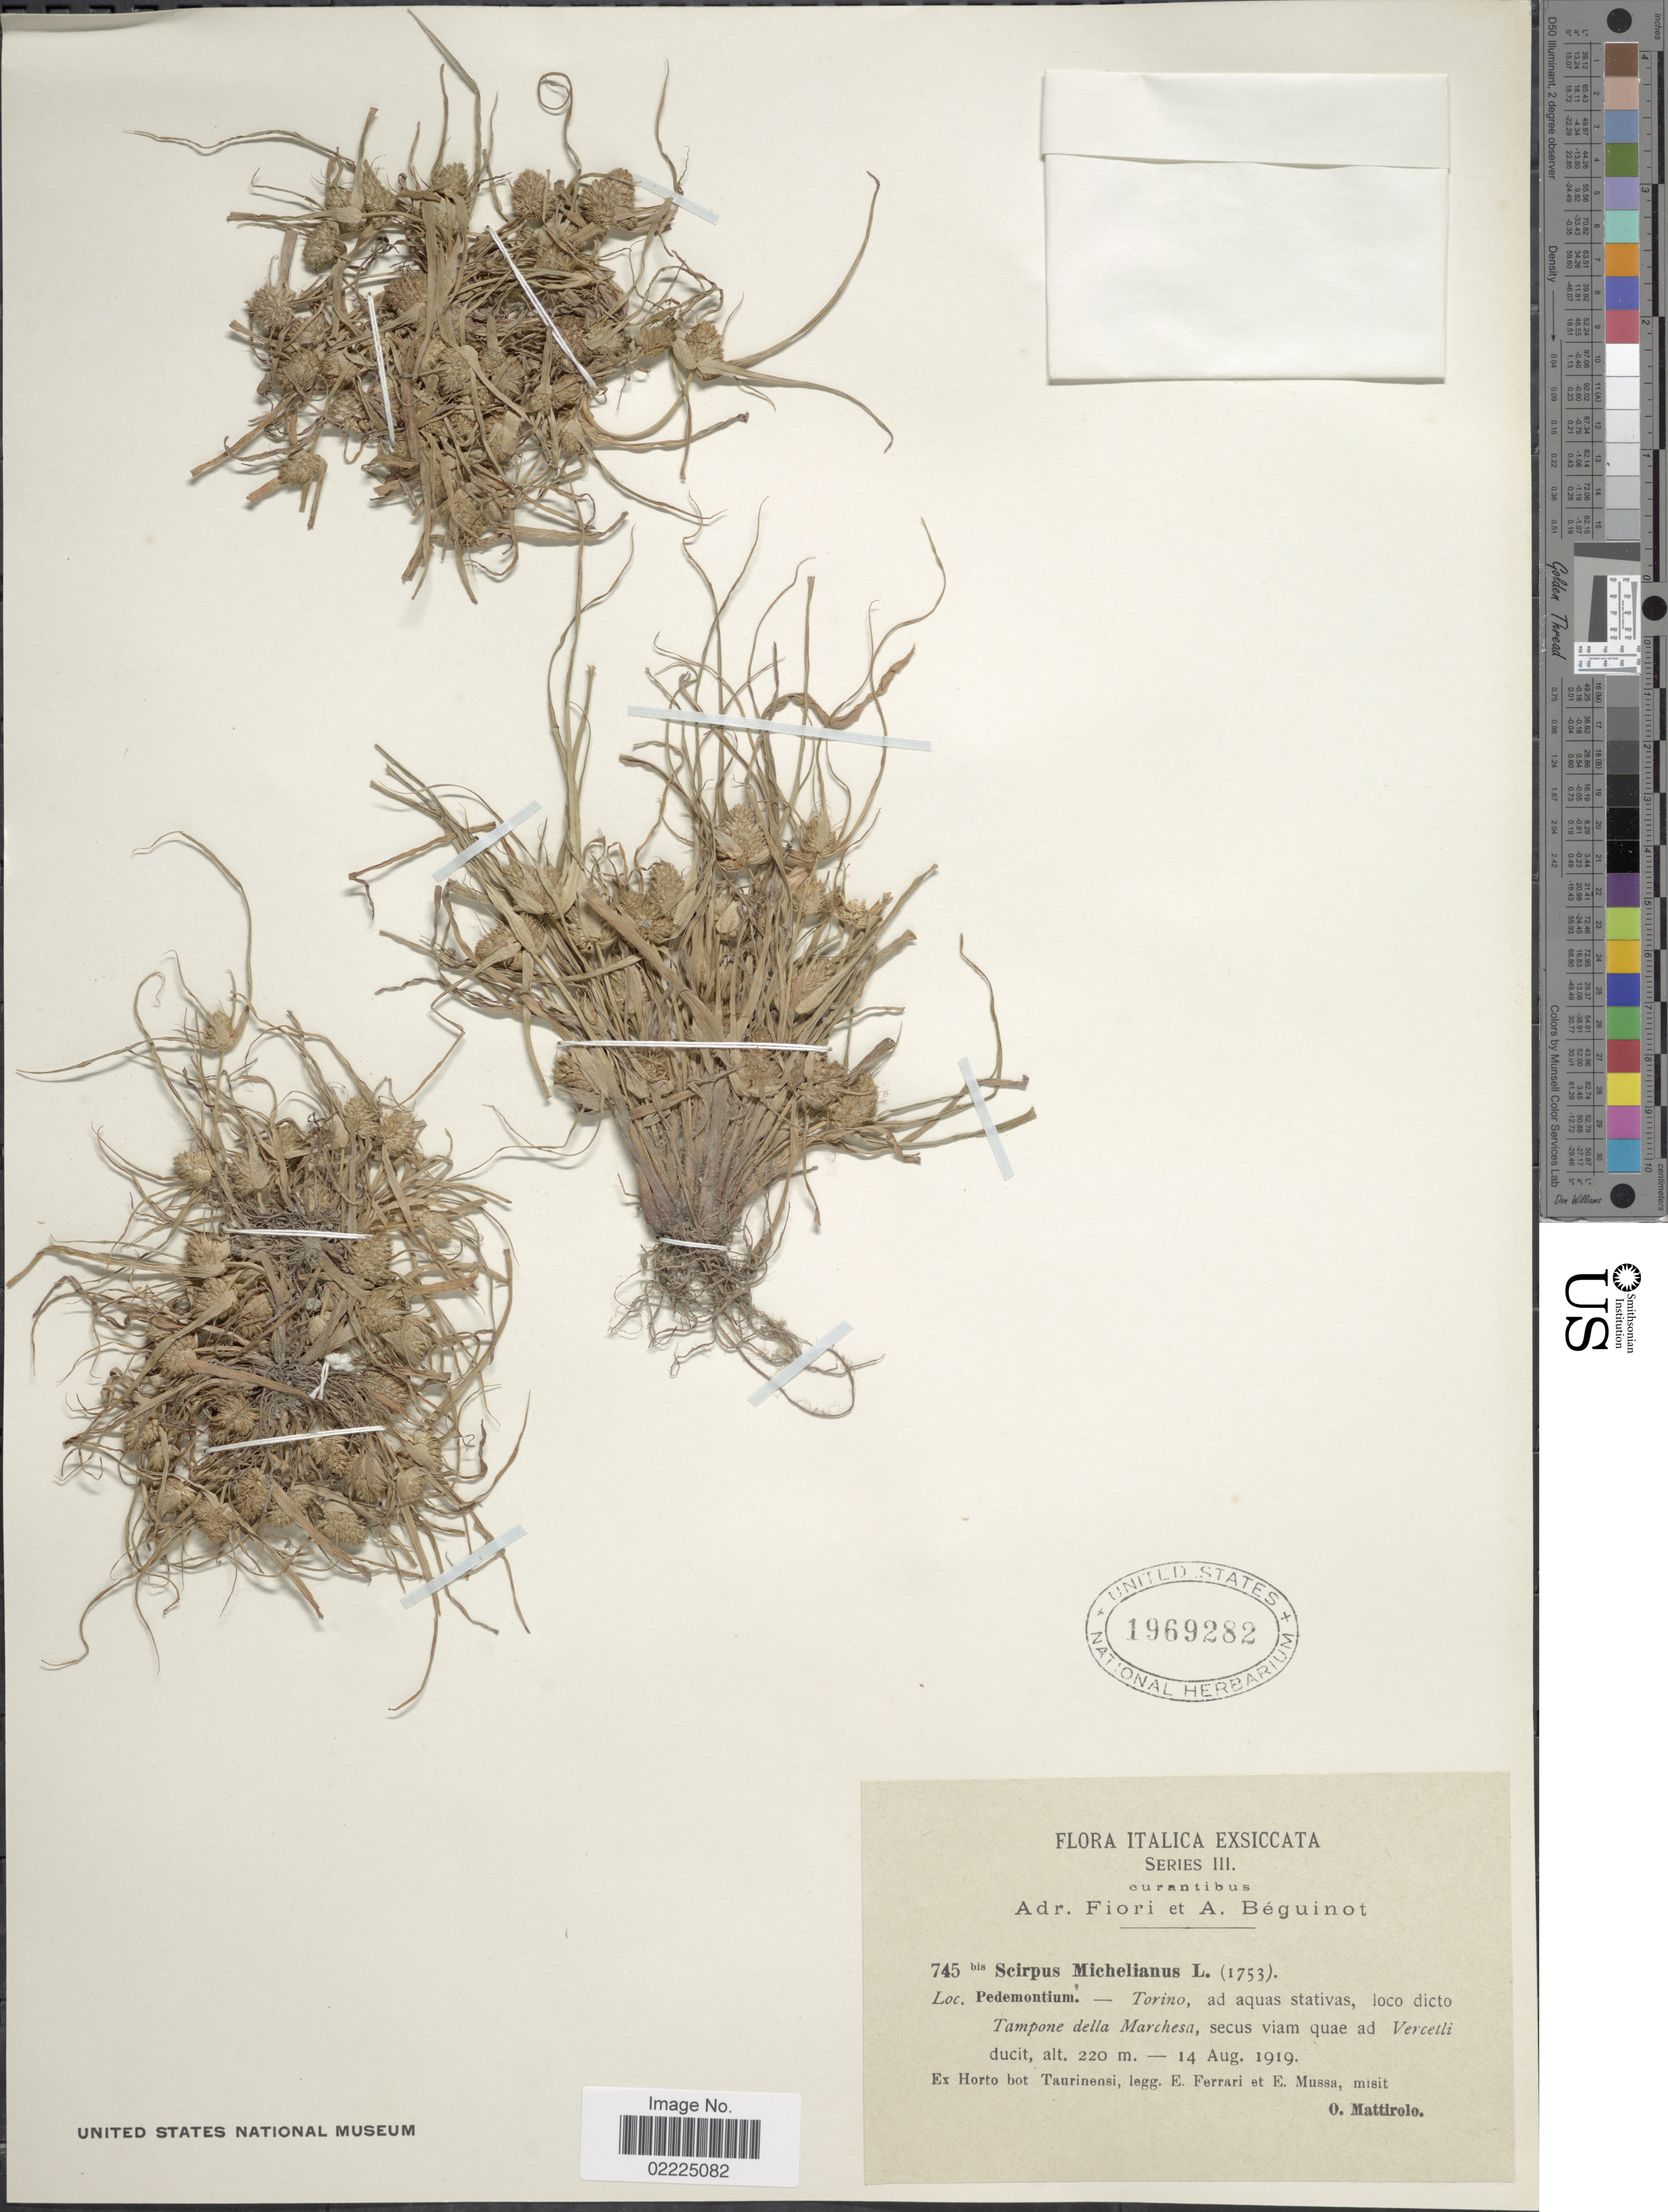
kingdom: Plantae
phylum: Tracheophyta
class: Liliopsida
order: Poales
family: Cyperaceae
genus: Cyperus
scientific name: Cyperus michelianus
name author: (L.) Delile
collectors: E. Ferrari & E. Mussa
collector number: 745 bis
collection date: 1919-08-14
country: Italy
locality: Pedemontium - Torino, ad aquas stativas, loco dicto Tampone della Marchesa, secus viam quae ad Vercelli ducit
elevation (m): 220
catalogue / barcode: US 1969282